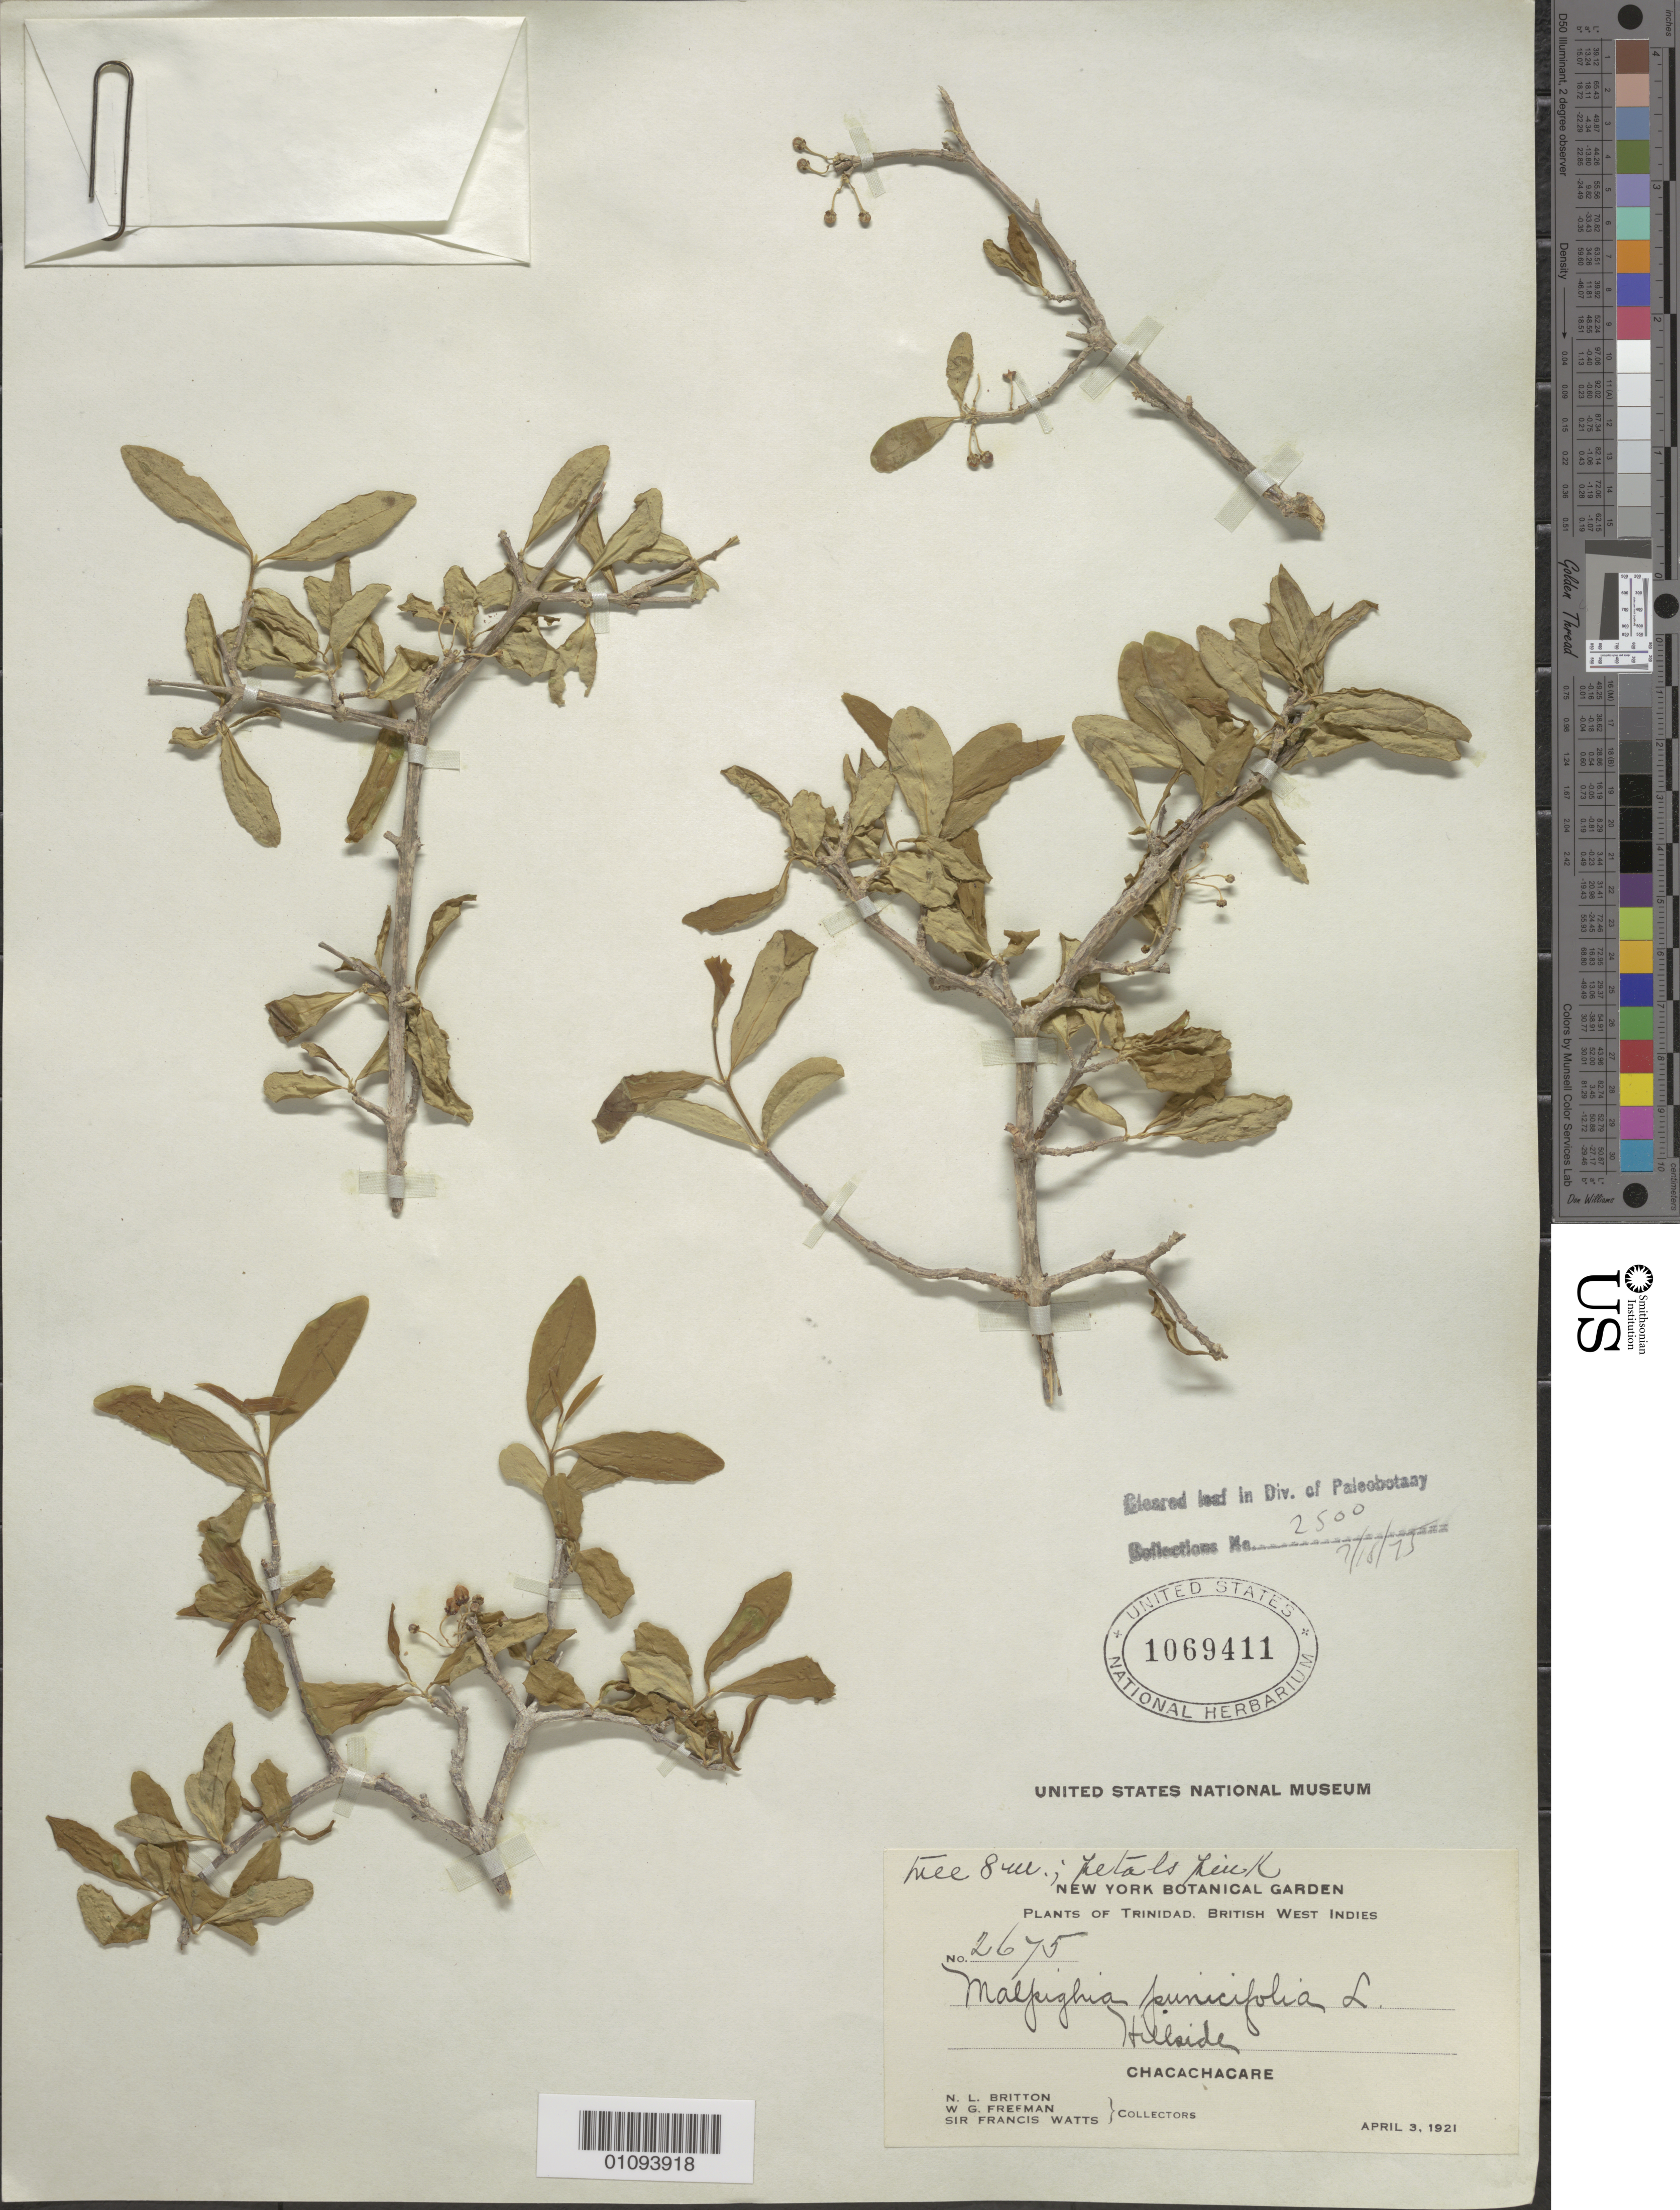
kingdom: Plantae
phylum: Tracheophyta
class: Magnoliopsida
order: Malpighiales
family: Malpighiaceae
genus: Malpighia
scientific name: Malpighia emarginata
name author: DC.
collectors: N. Britton, W. Freeman & F. Watts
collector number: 2675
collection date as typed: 03 Apr 1921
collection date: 1921-04-03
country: Trinidad and Tobago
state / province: Diego Martin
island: Chacachacare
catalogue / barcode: US 1069411